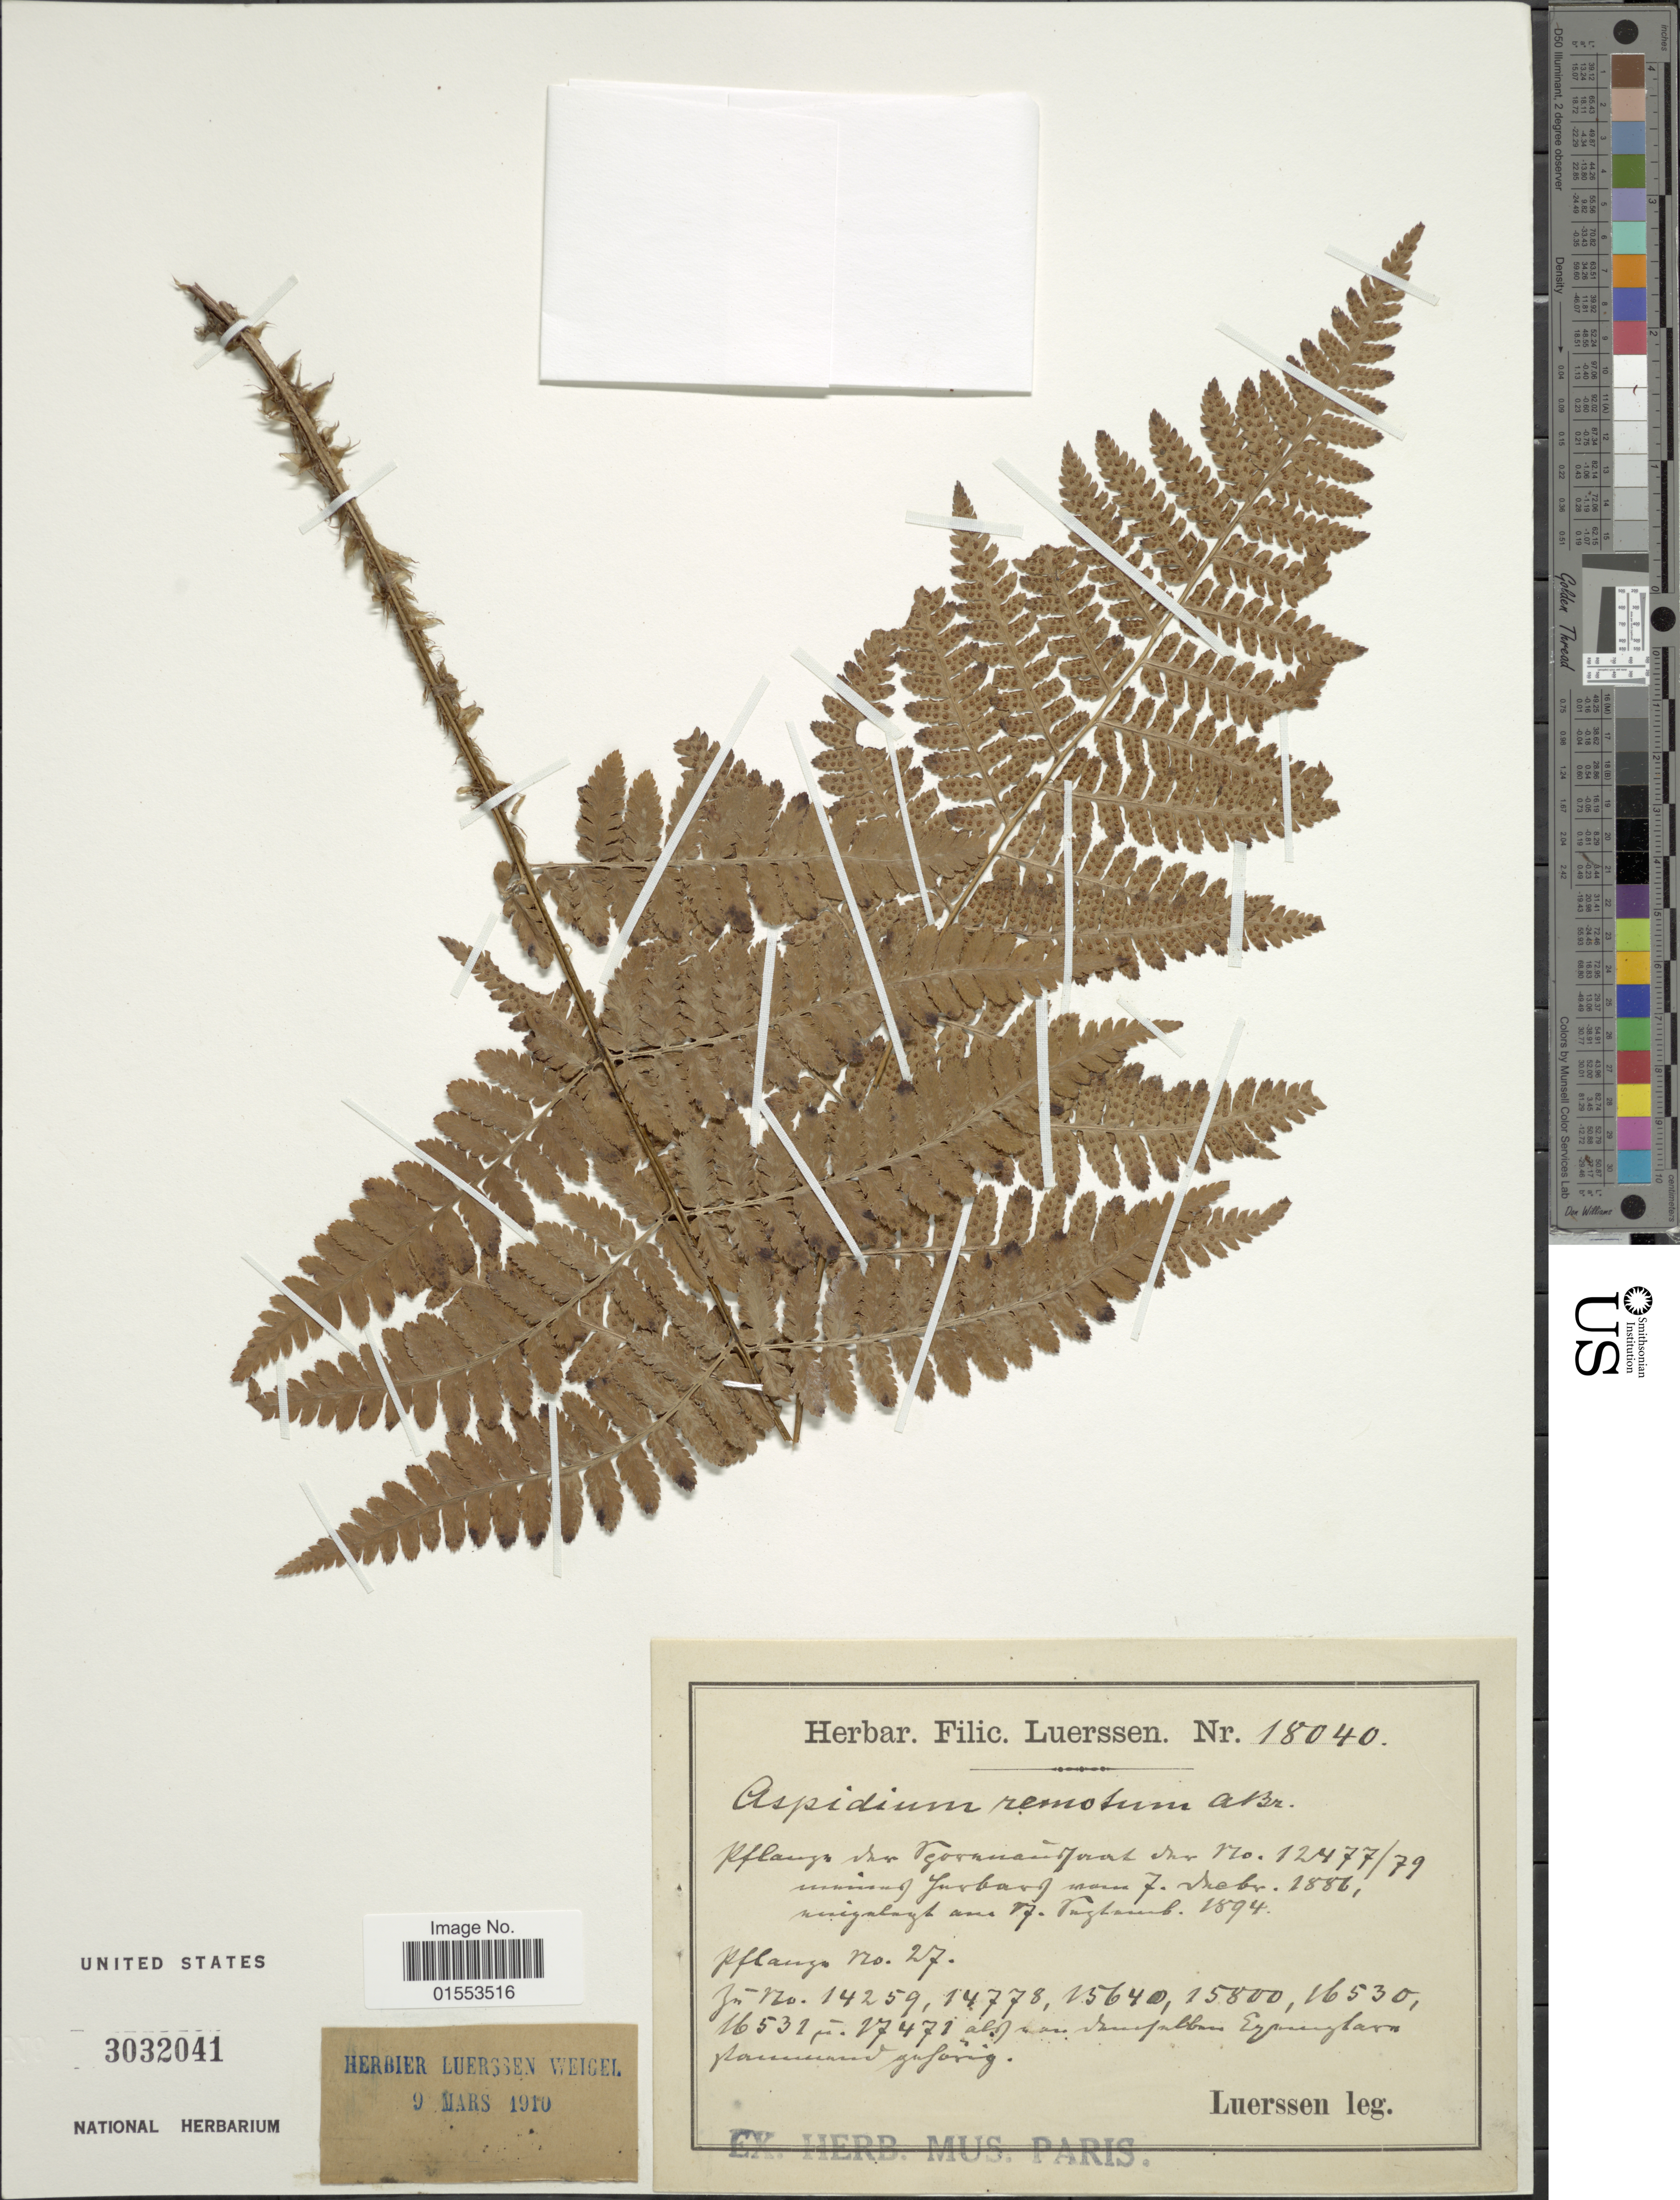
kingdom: Plantae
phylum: Tracheophyta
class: Polypodiopsida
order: Polypodiales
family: Dryopteridaceae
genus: Dryopteris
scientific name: Dryopteris remota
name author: (A. Braun) Hayek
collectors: C. Luerssen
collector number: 18040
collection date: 1886-12-07/1894-10-17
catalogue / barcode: US 3032041